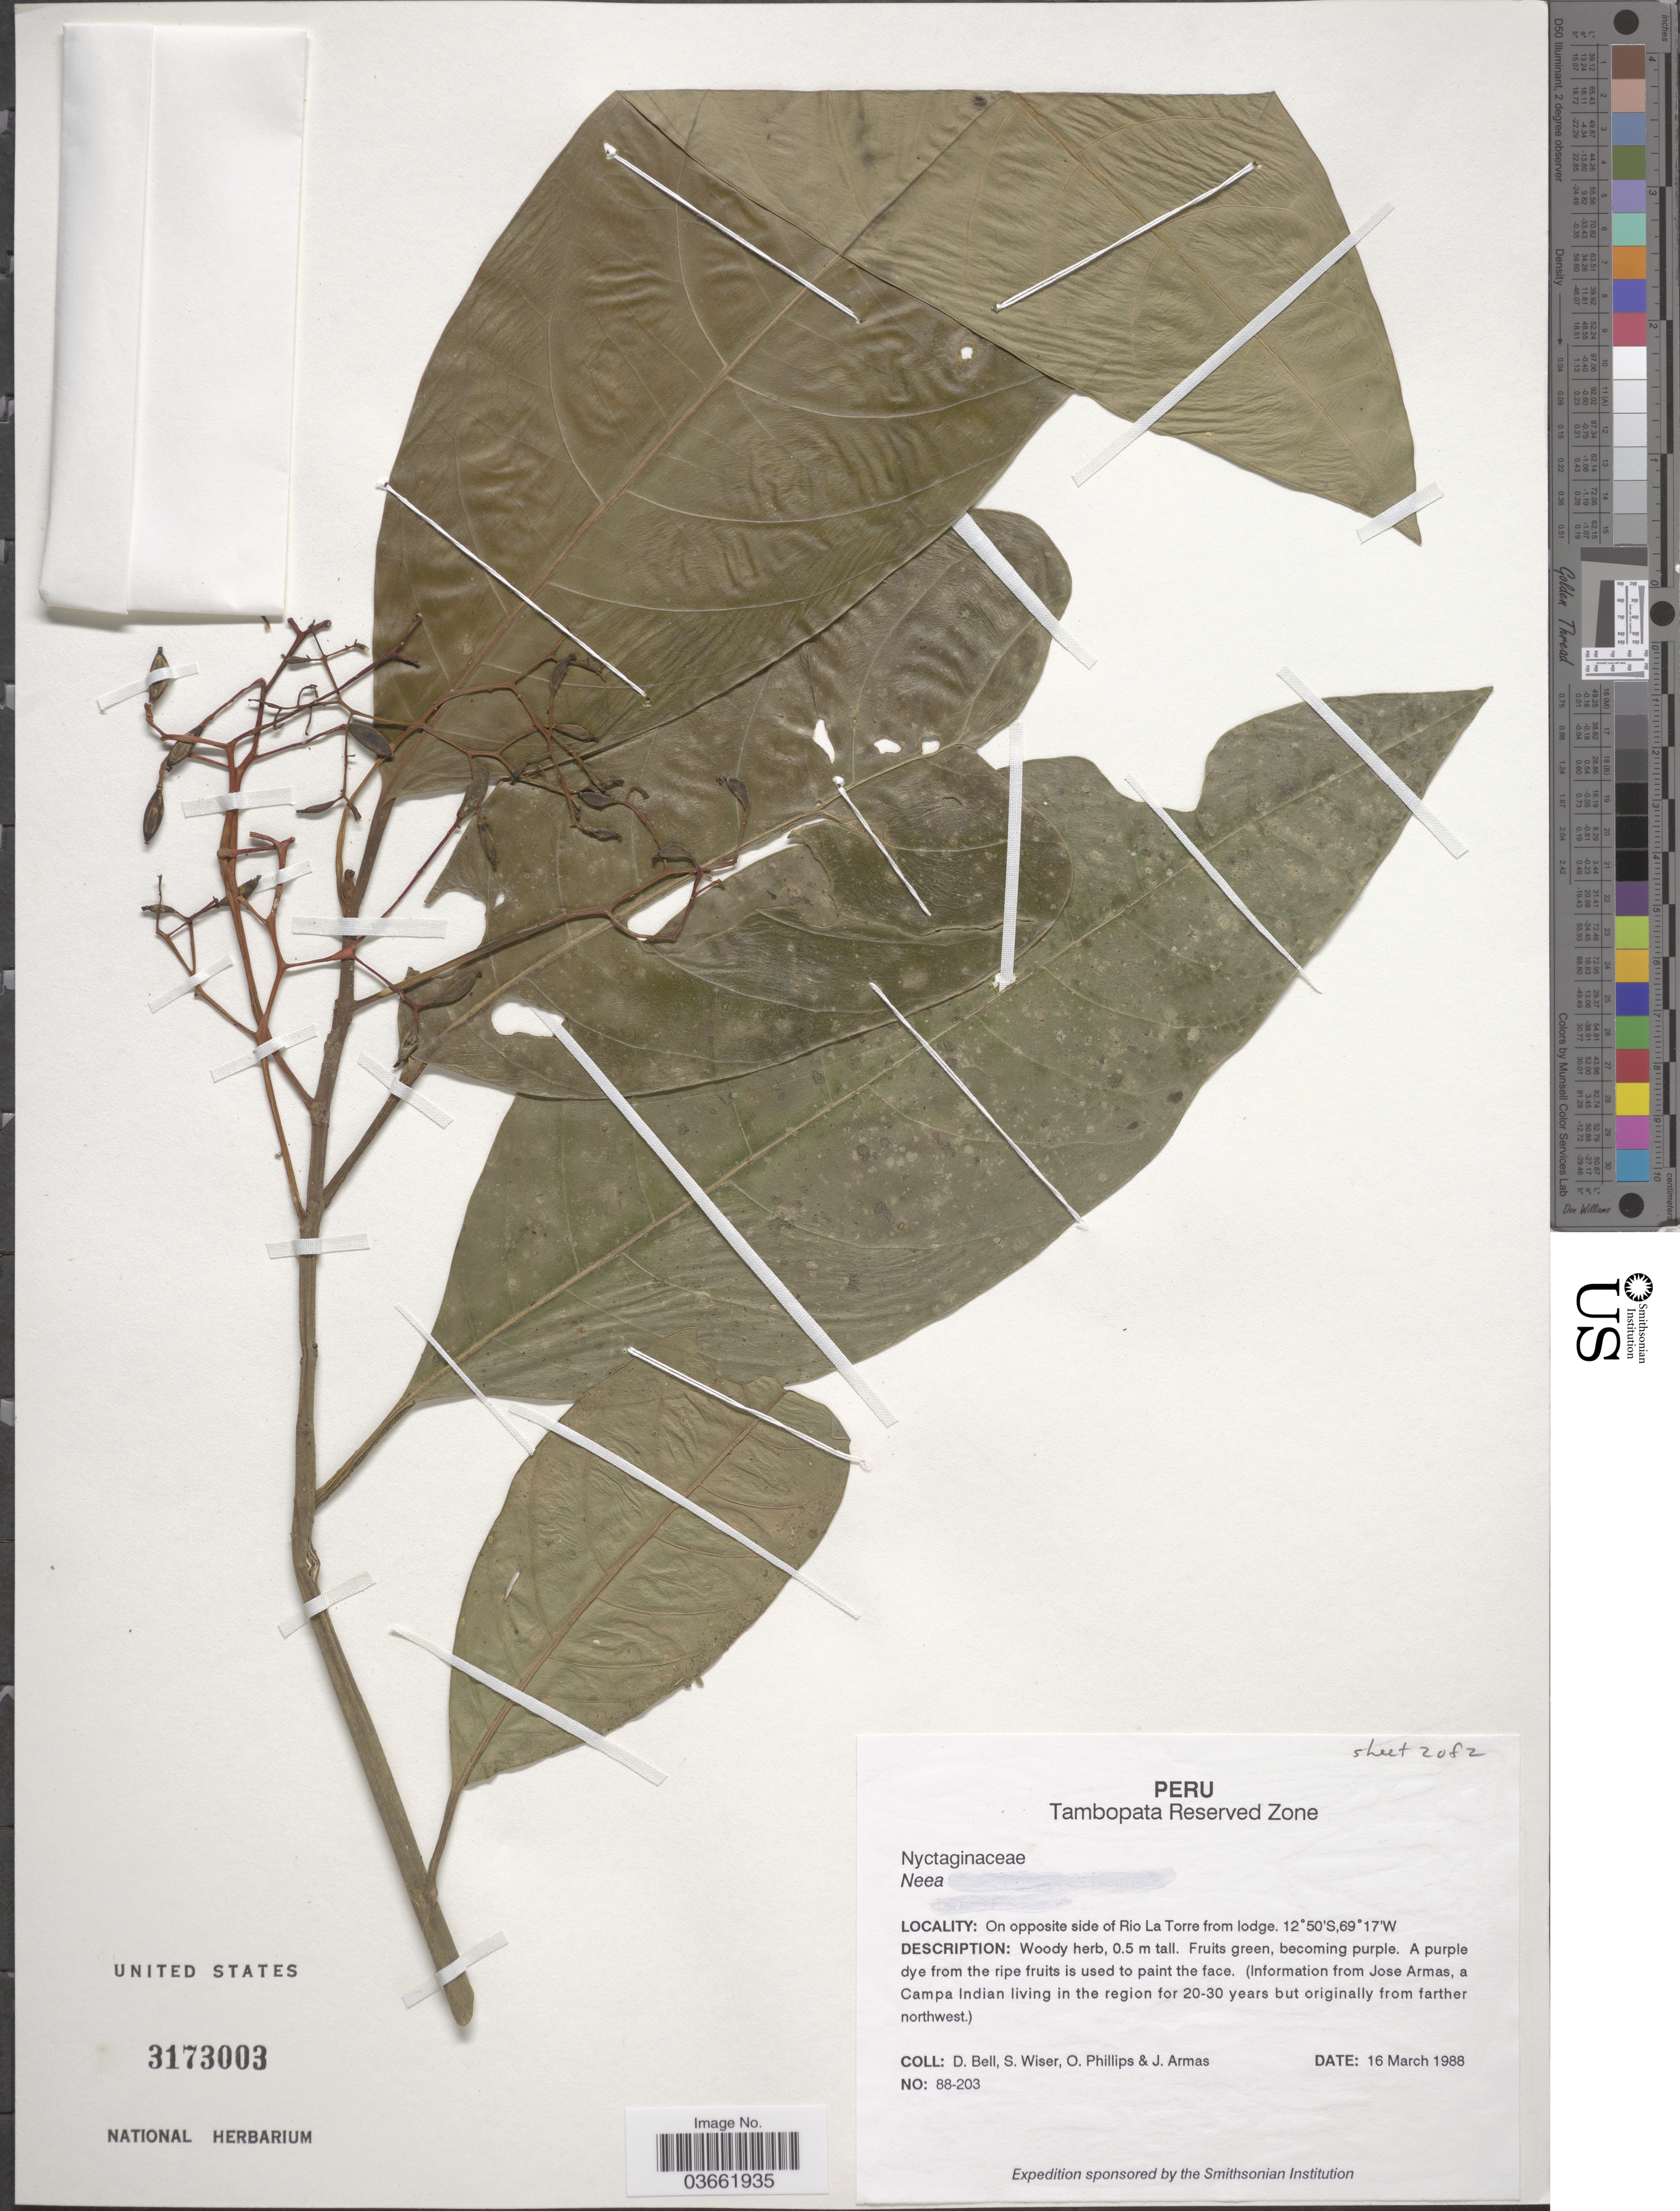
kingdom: Plantae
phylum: Tracheophyta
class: Magnoliopsida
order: Caryophyllales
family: Nyctaginaceae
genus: Neea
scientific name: Neea sp.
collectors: D. A. Bell, S. Wiser, O. Phillips & J. Armas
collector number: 88-203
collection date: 1988-03-16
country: Peru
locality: Tambopata Reserved Zone. On opposite side of Rio La Torre from lodge.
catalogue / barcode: US 3173003